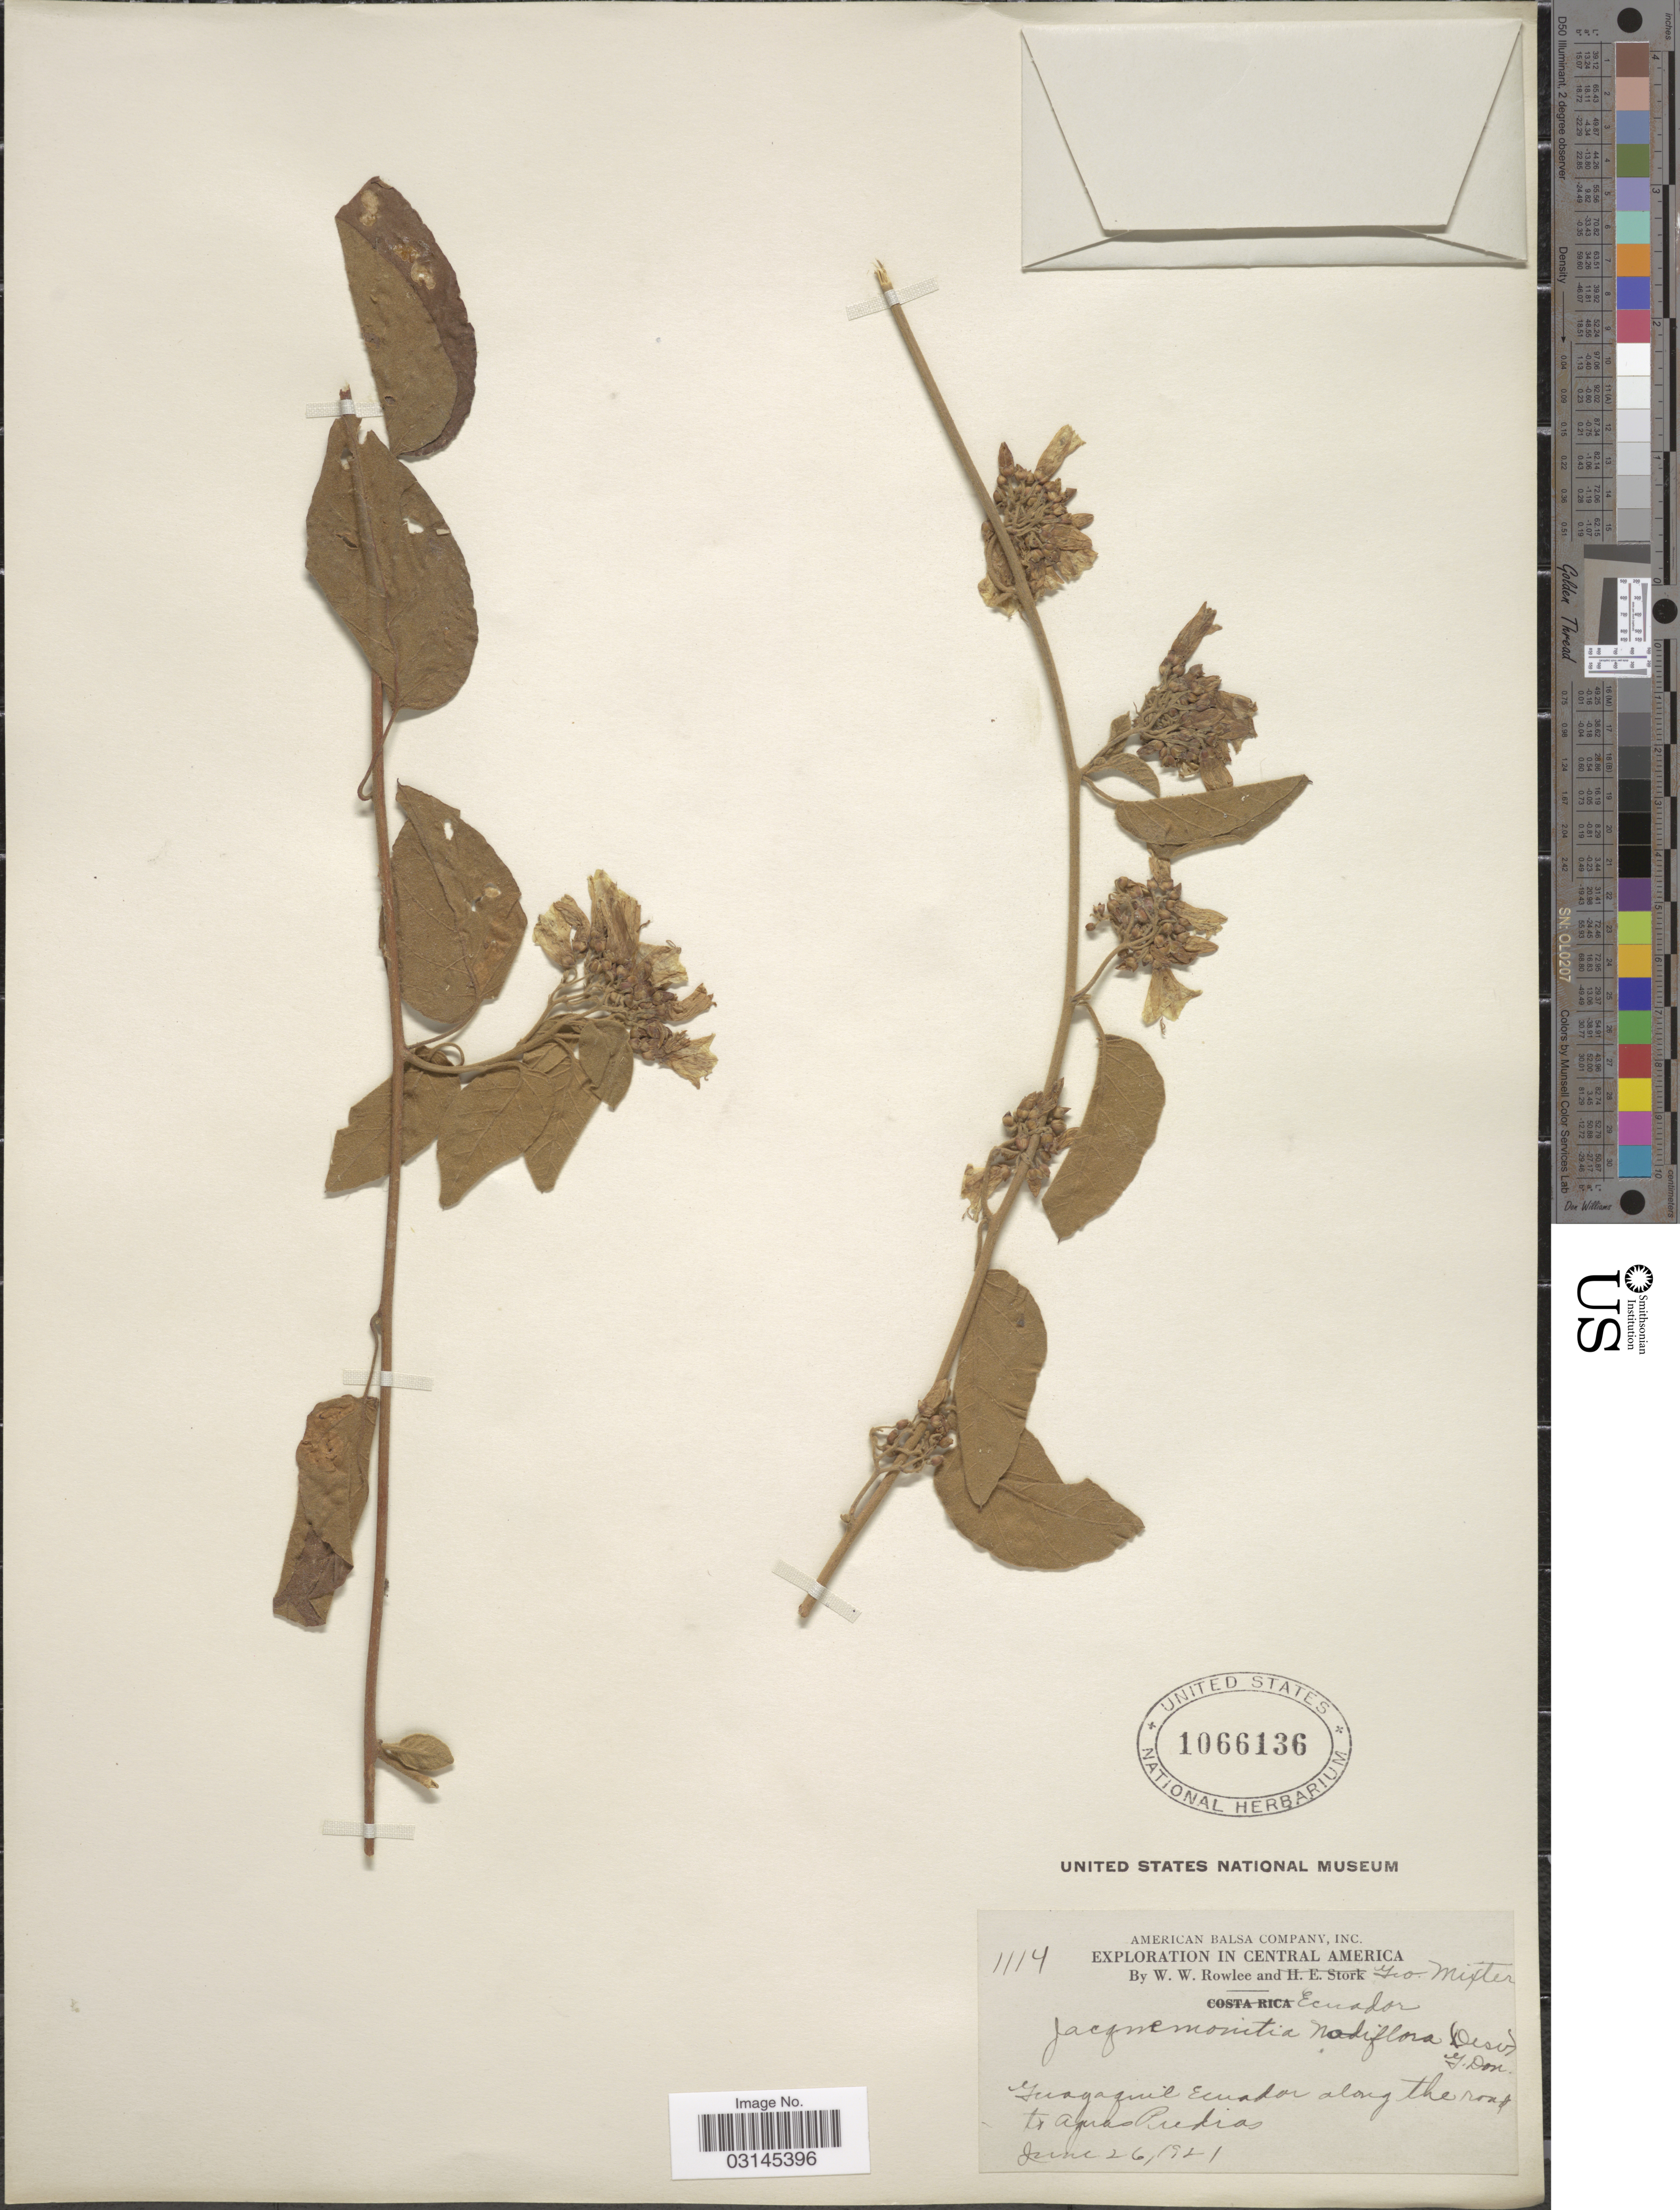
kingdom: Plantae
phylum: Tracheophyta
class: Magnoliopsida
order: Solanales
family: Convolvulaceae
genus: Convolvulus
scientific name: Convolvulus nodiflorus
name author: Desr.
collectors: W. W. Rowlee & G. Mixter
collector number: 1114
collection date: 1921-06-26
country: Ecuador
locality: Guayaquil Ecuador along the road to Aguas Piedras.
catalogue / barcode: US 1066136